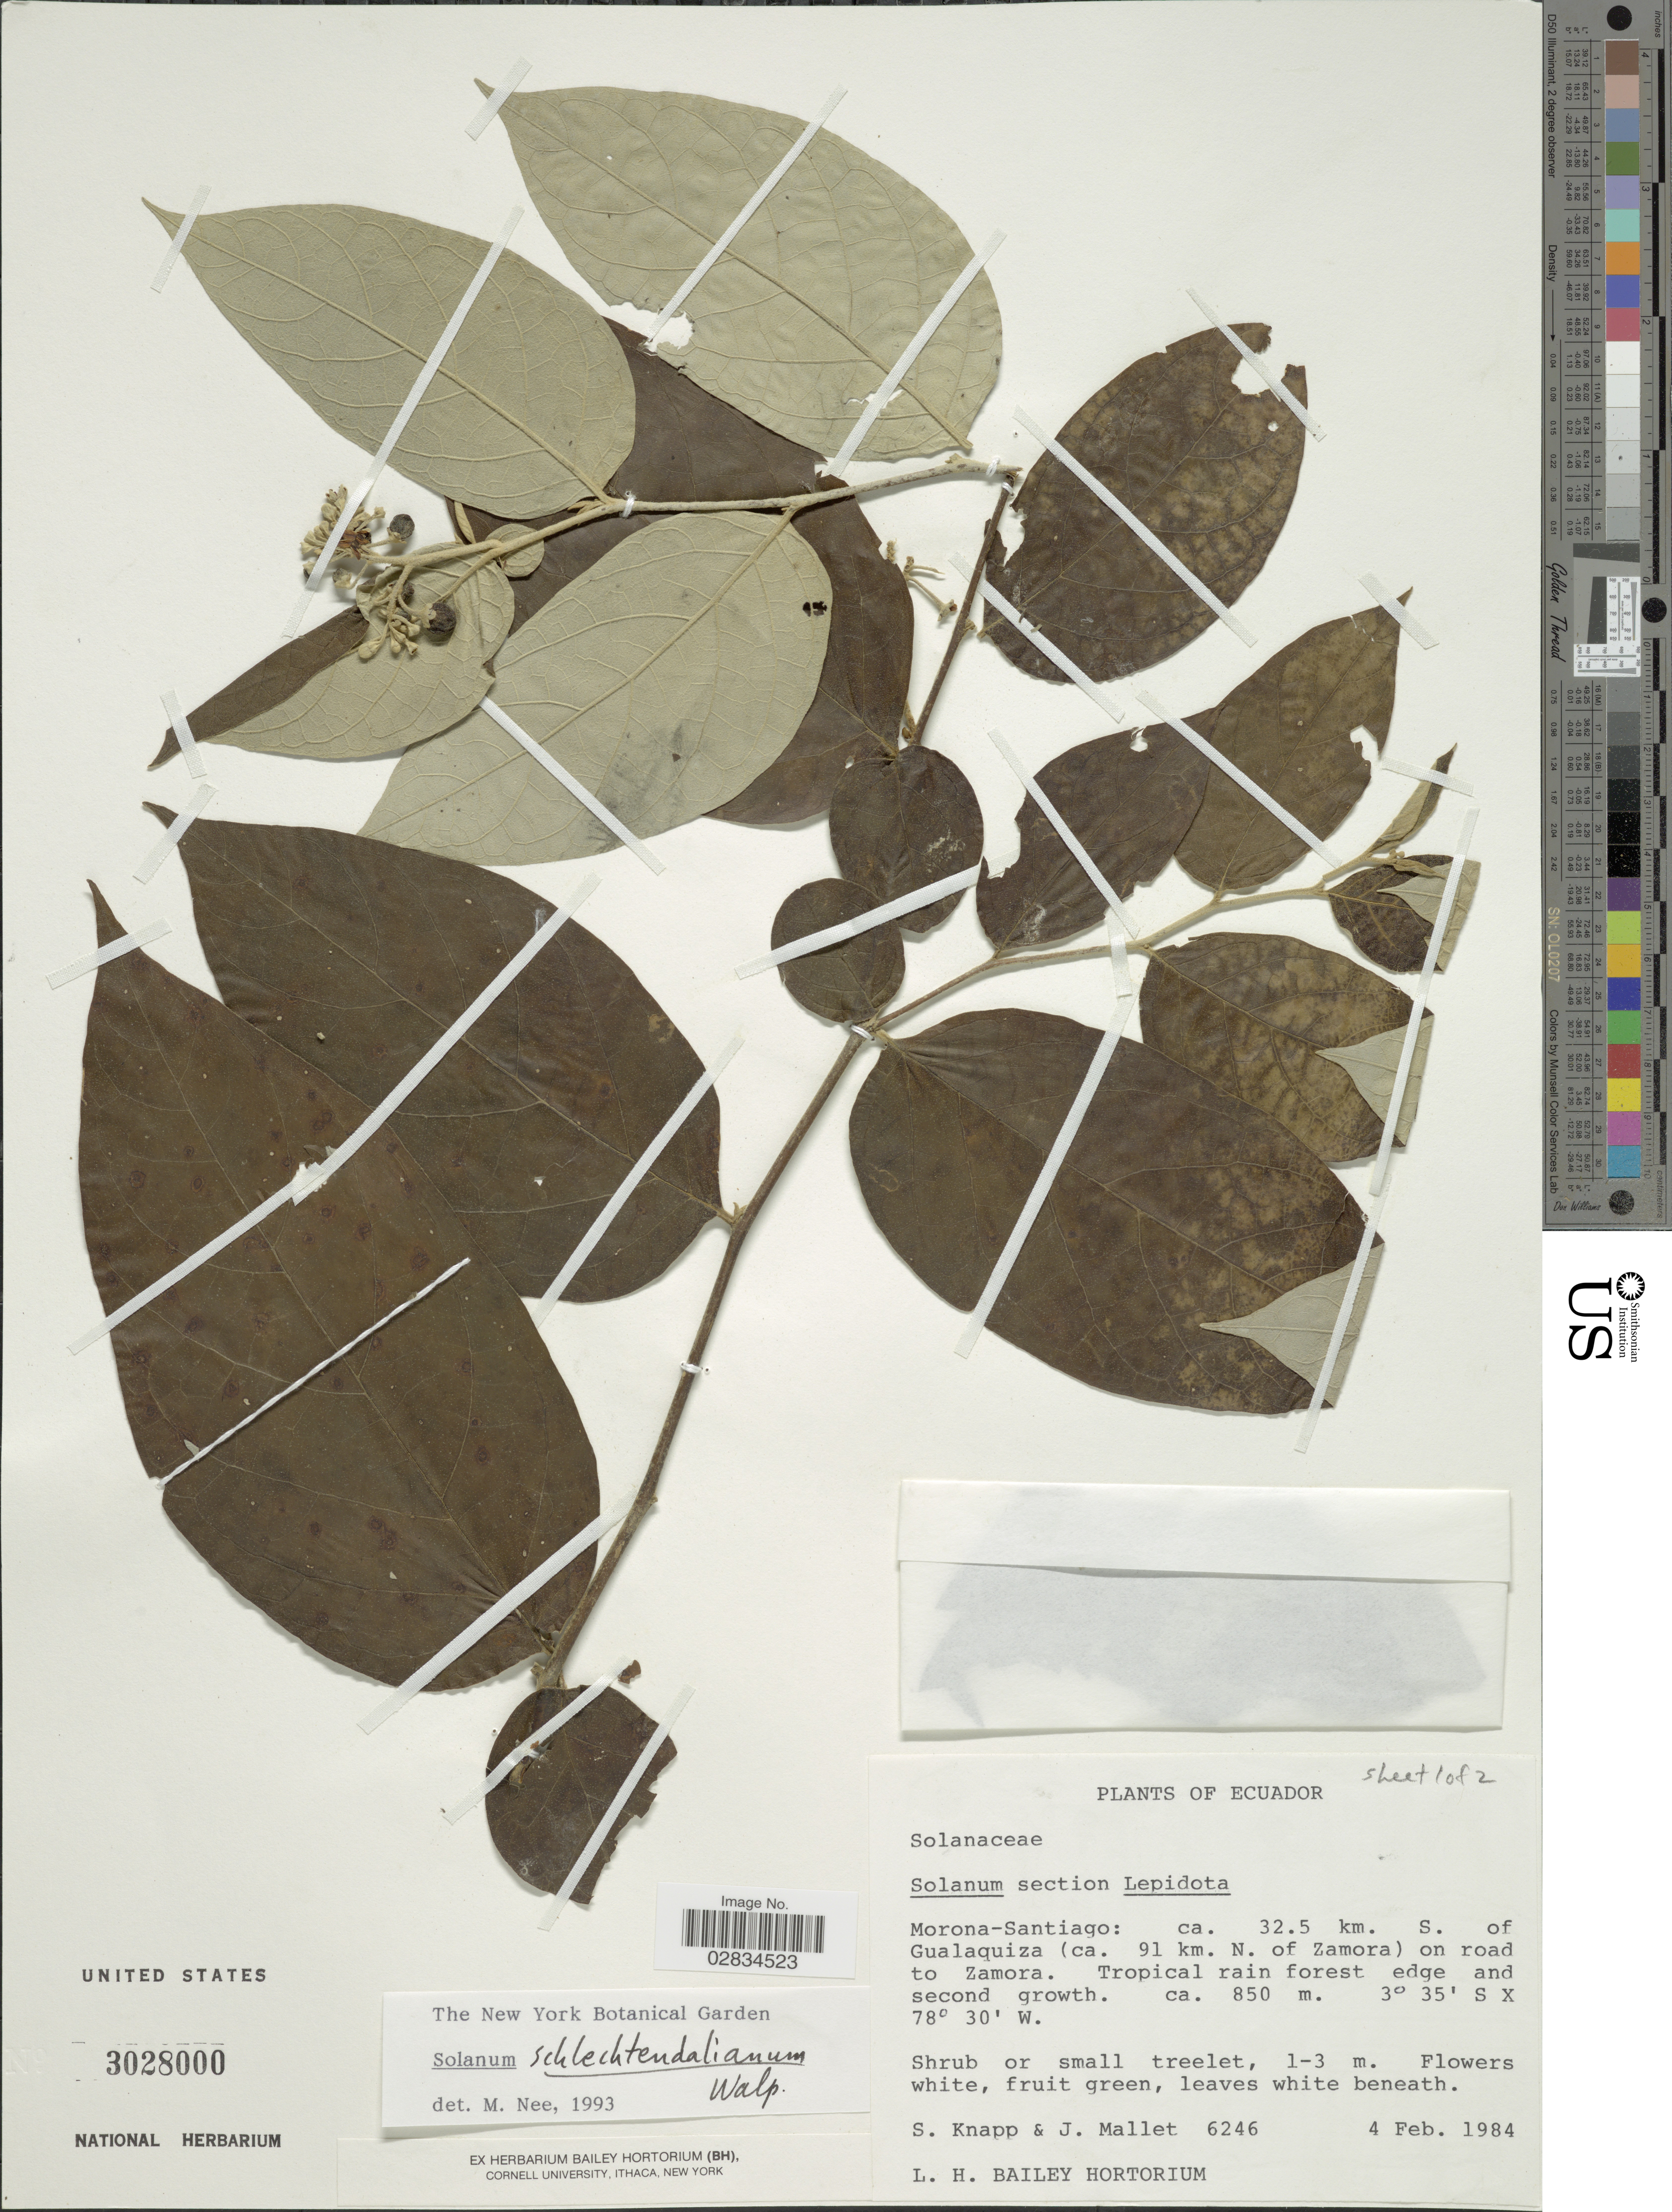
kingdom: Plantae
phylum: Tracheophyta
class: Magnoliopsida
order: Solanales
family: Solanaceae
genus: Solanum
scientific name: Solanum schlechtendalianum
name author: Walp.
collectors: S. Knapp & J. Mallet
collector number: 6246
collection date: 1984-02-04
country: Ecuador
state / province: Morona-Santiago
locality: Morona-Santiago: ca. 32.5 km. S. of Gualaquiza (ca. 91 km. N. of Zamora) on road to Zamora.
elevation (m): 850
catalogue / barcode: US 3028000